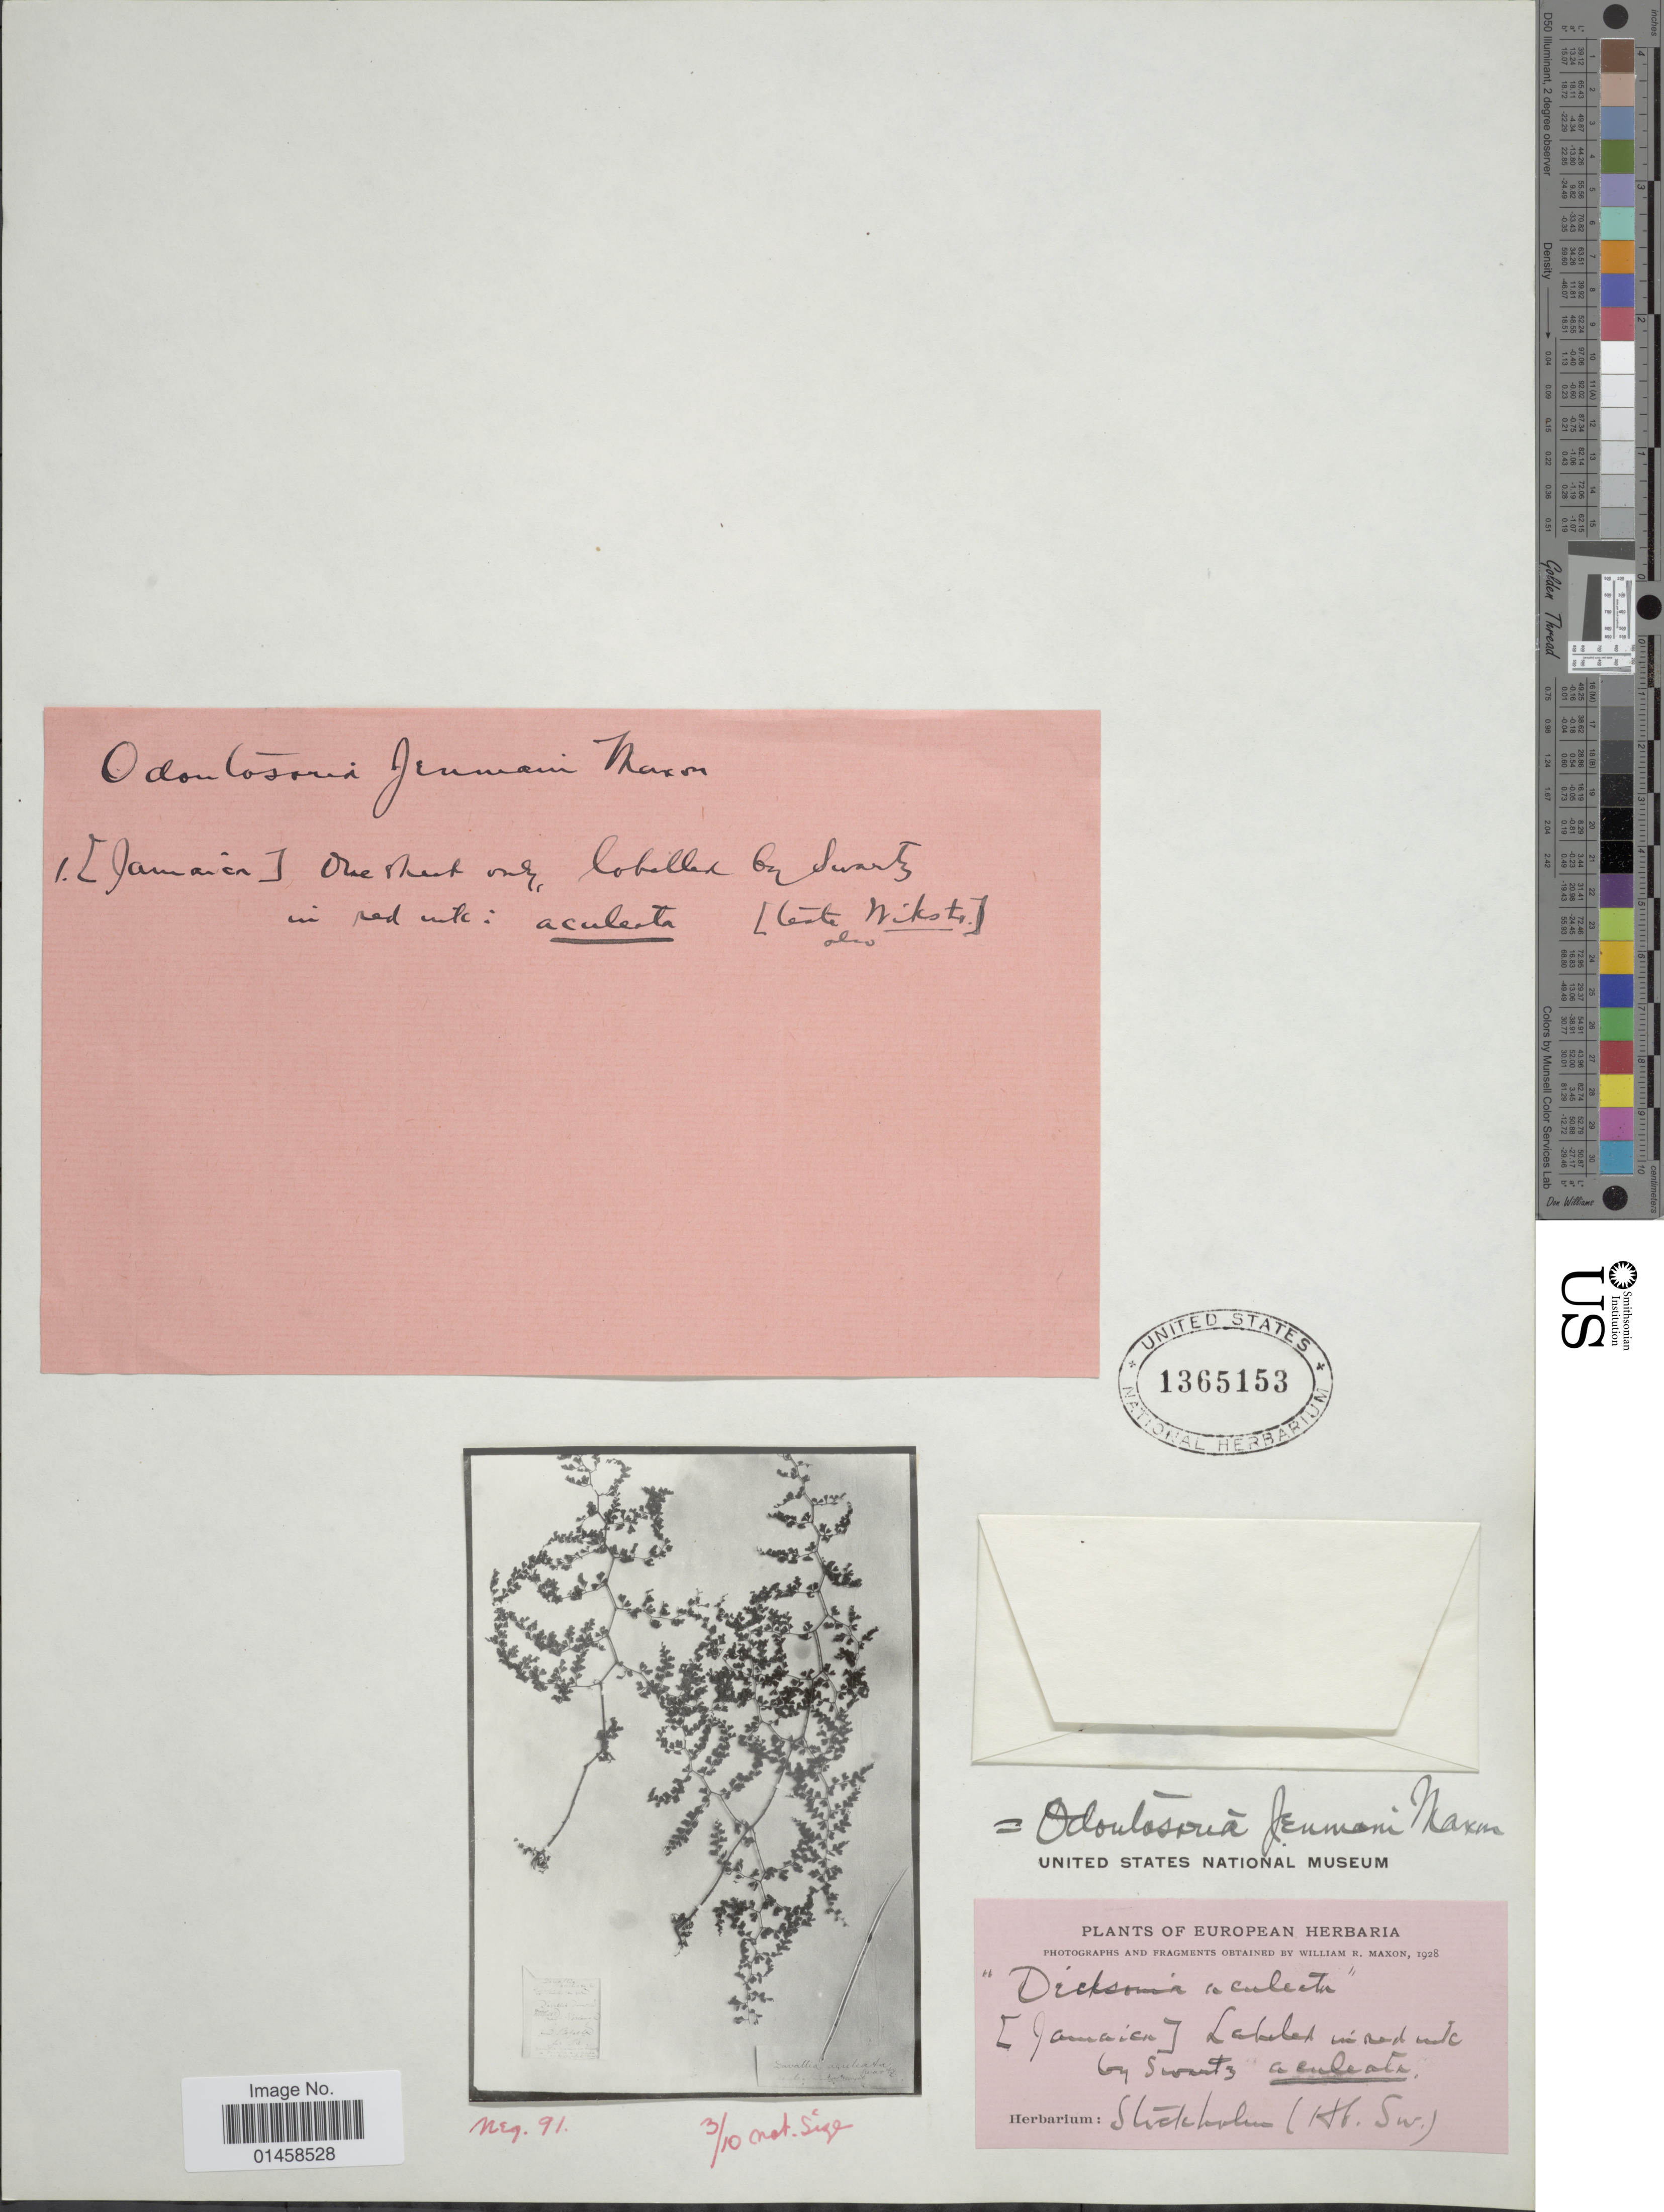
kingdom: Plantae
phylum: Tracheophyta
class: Polypodiopsida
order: Polypodiales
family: Lindsaeaceae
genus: Odontosoria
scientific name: Odontosoria jenmanii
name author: Maxon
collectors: ex herb. Stockholm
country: Jamaica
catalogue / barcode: US 136513